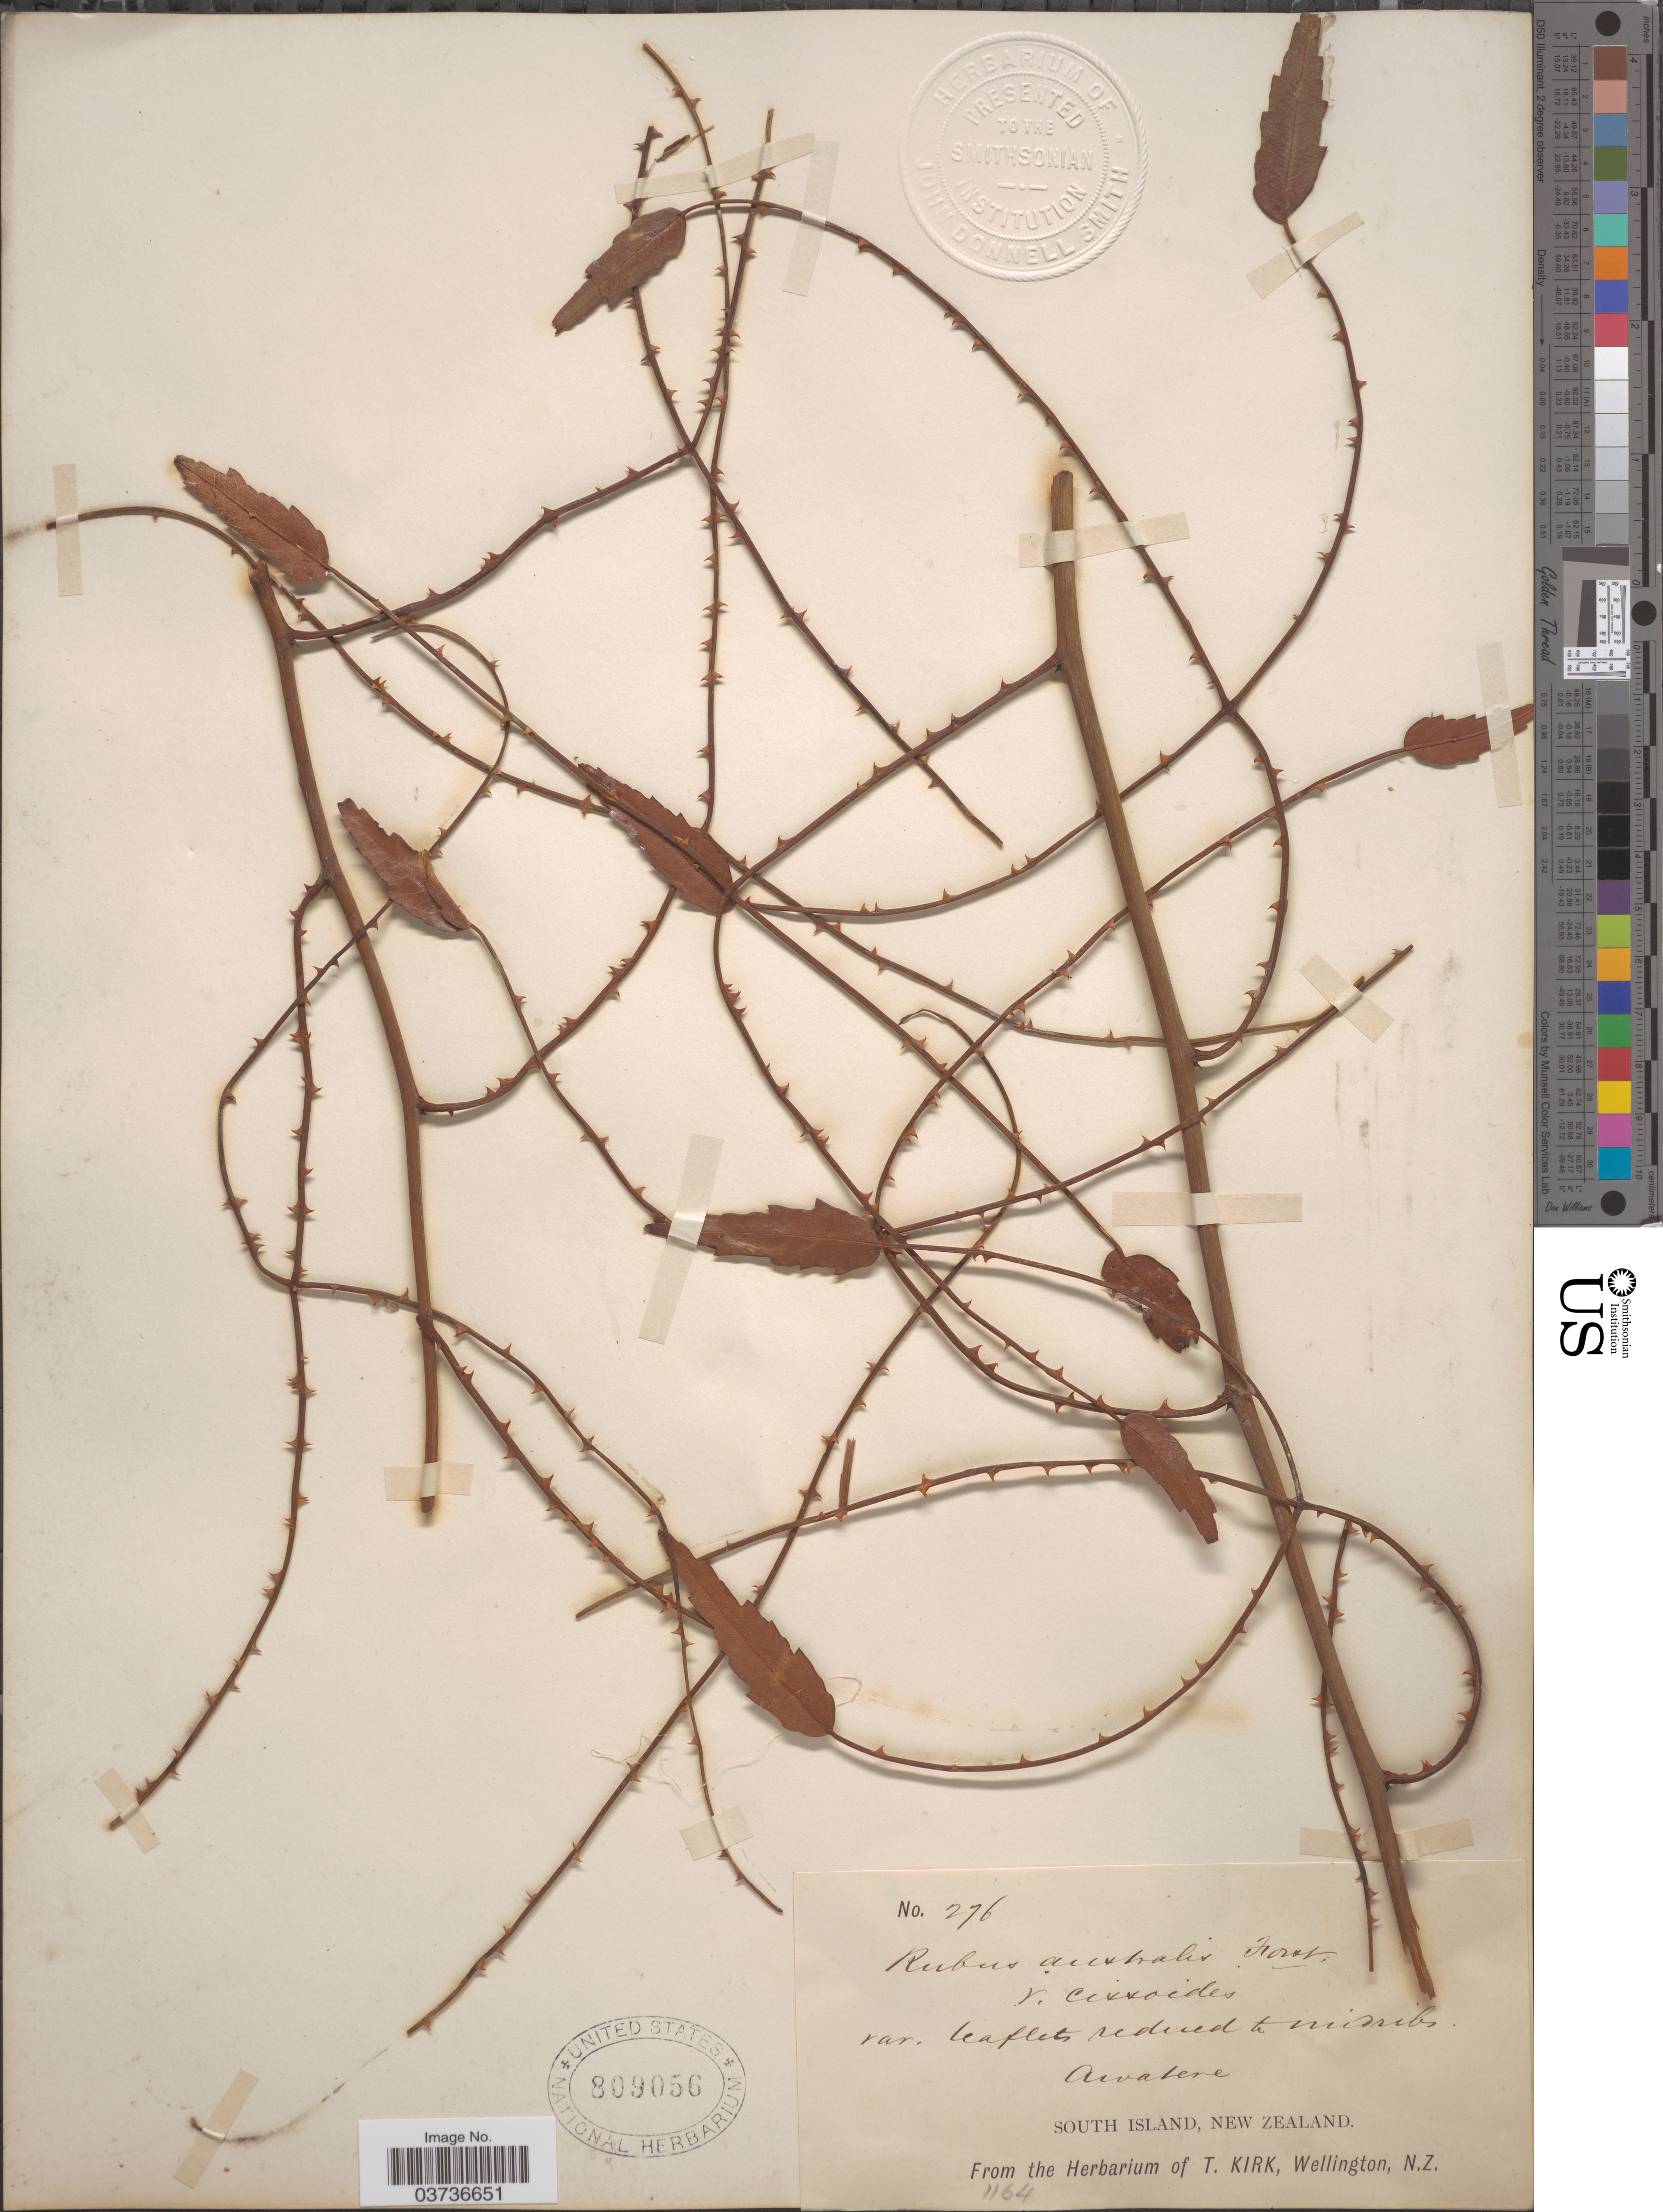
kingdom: Plantae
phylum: Tracheophyta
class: Magnoliopsida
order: Rosales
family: Rosaceae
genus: Rubus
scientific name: Rubus cissoides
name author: A. Cunn.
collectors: ex herb. T. Kirk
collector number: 276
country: New Zealand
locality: South Island.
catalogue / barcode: US 809056